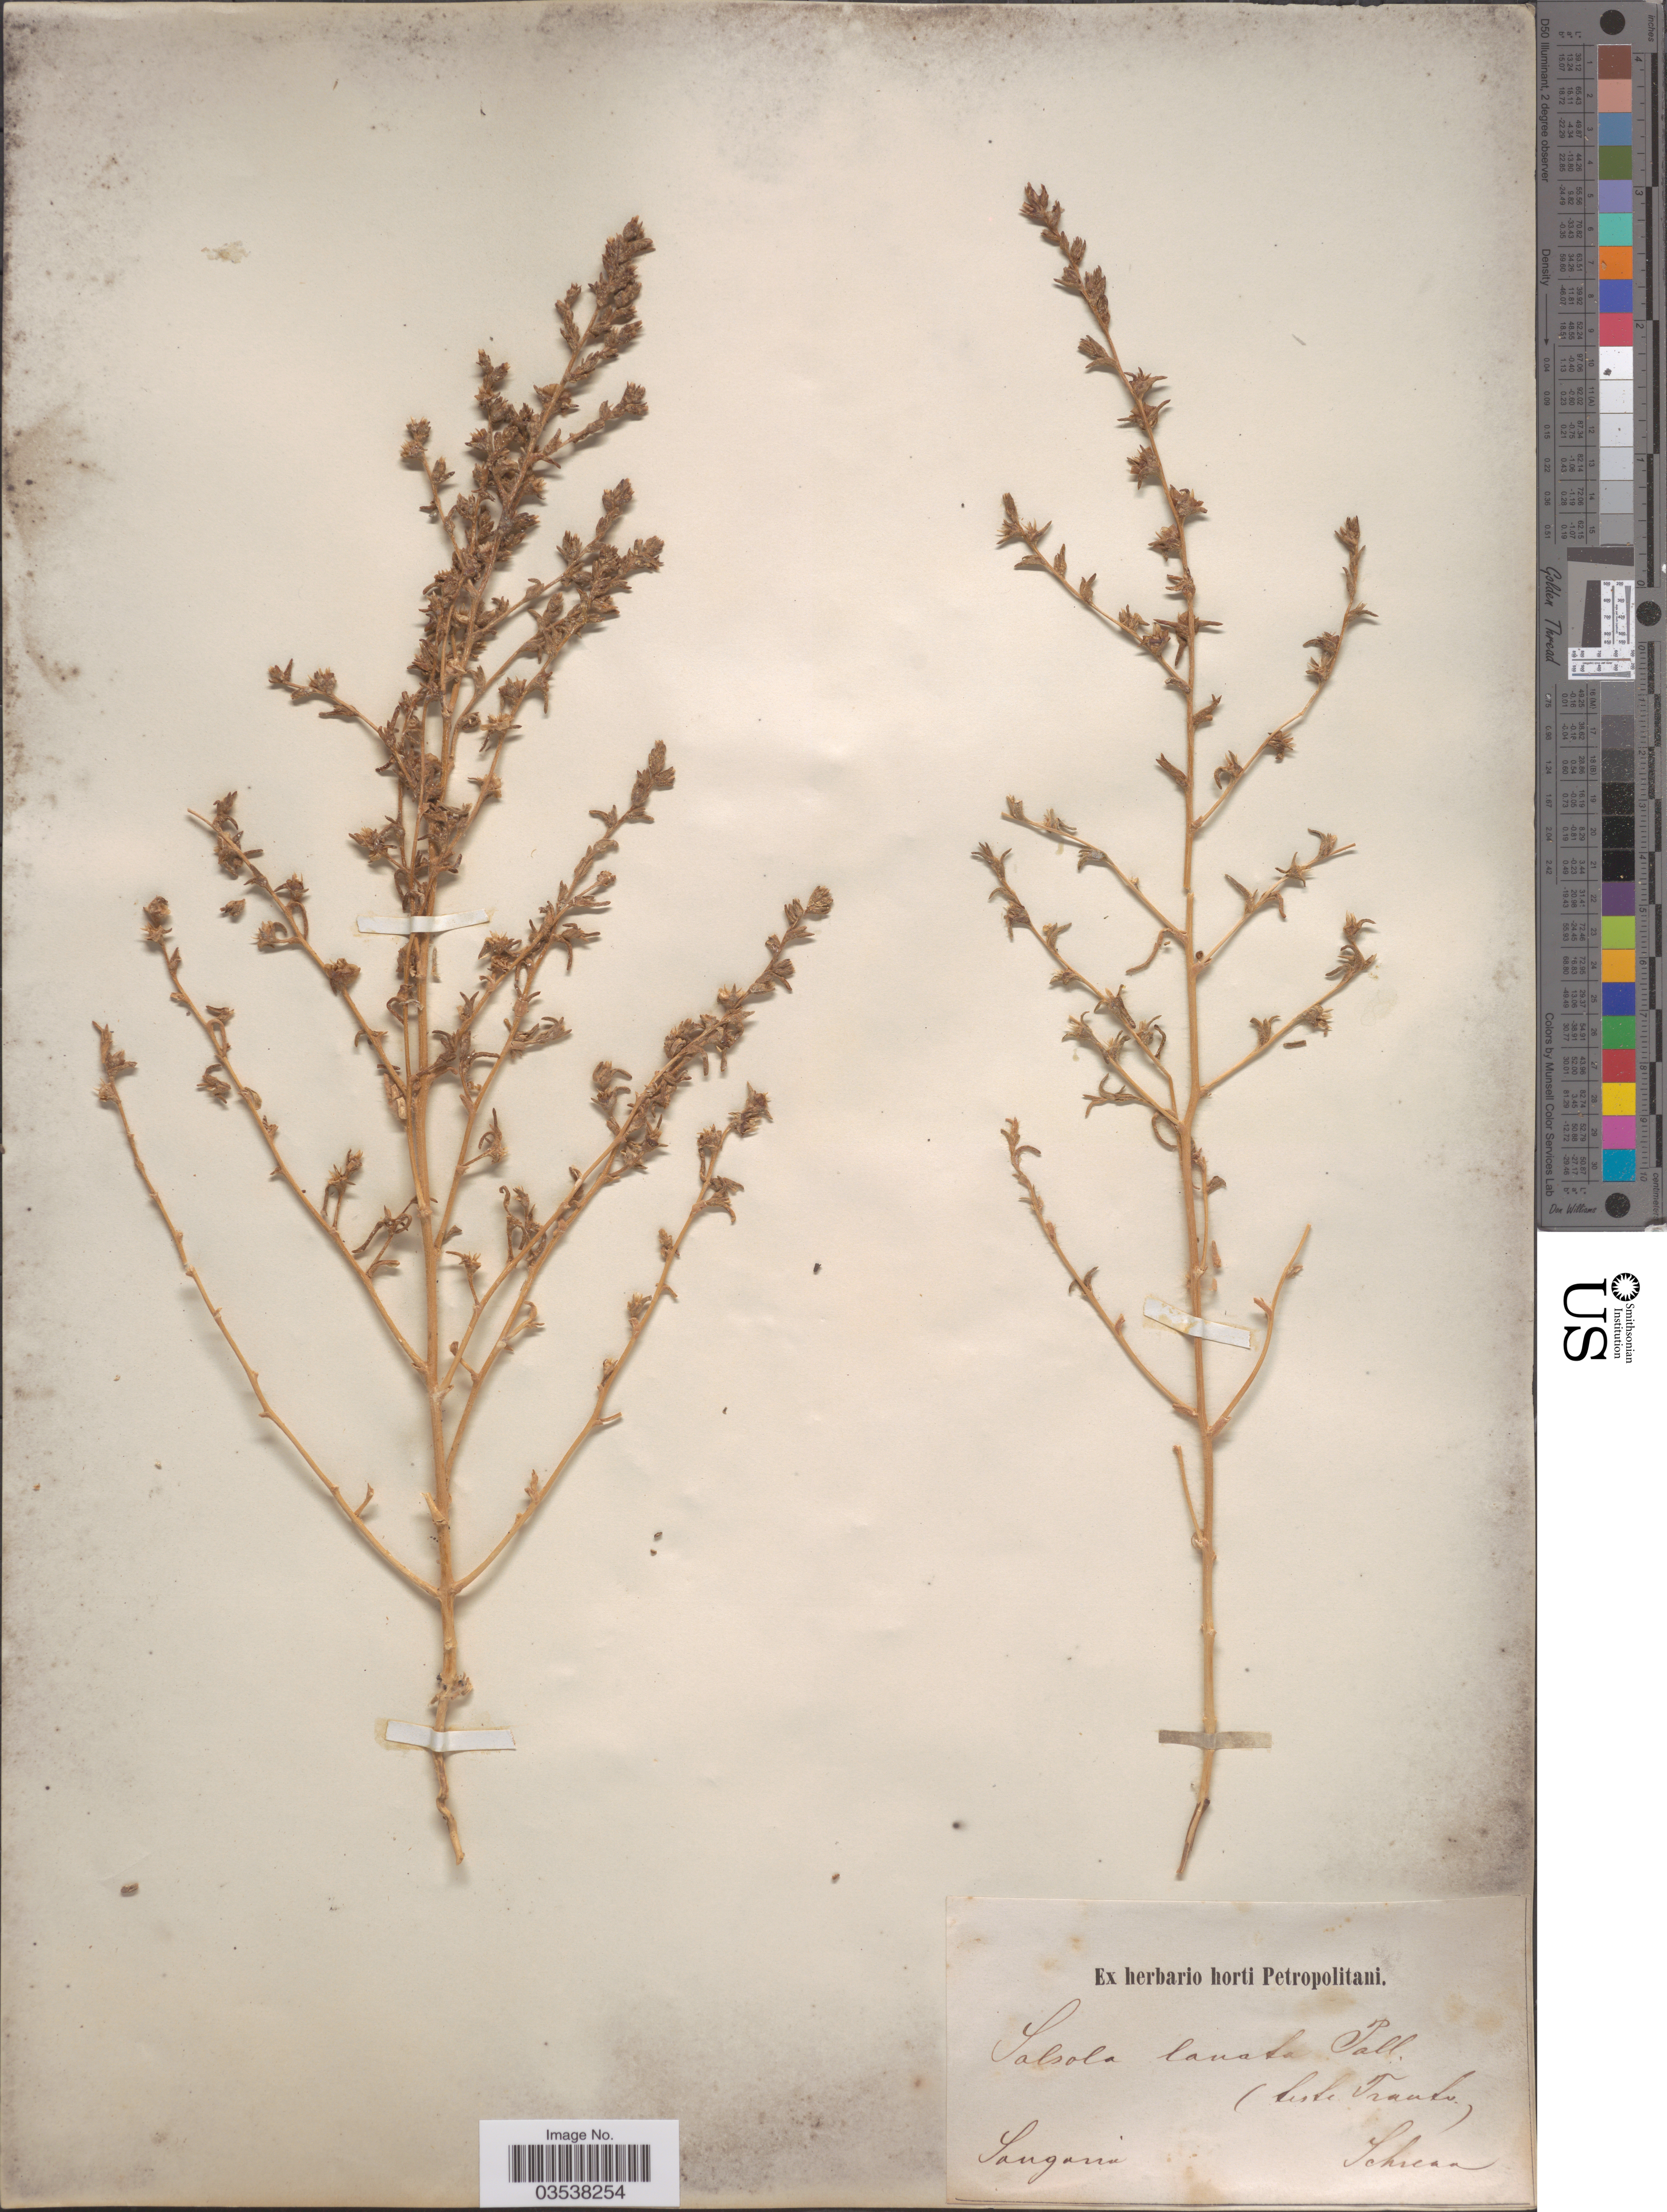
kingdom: Plantae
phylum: Tracheophyta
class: Magnoliopsida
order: Caryophyllales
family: Amaranthaceae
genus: Climacoptera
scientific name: Climacoptera lanata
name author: (Pall.) Botsch.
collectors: A.G. Schrenk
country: Kazakhstan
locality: Songaria.